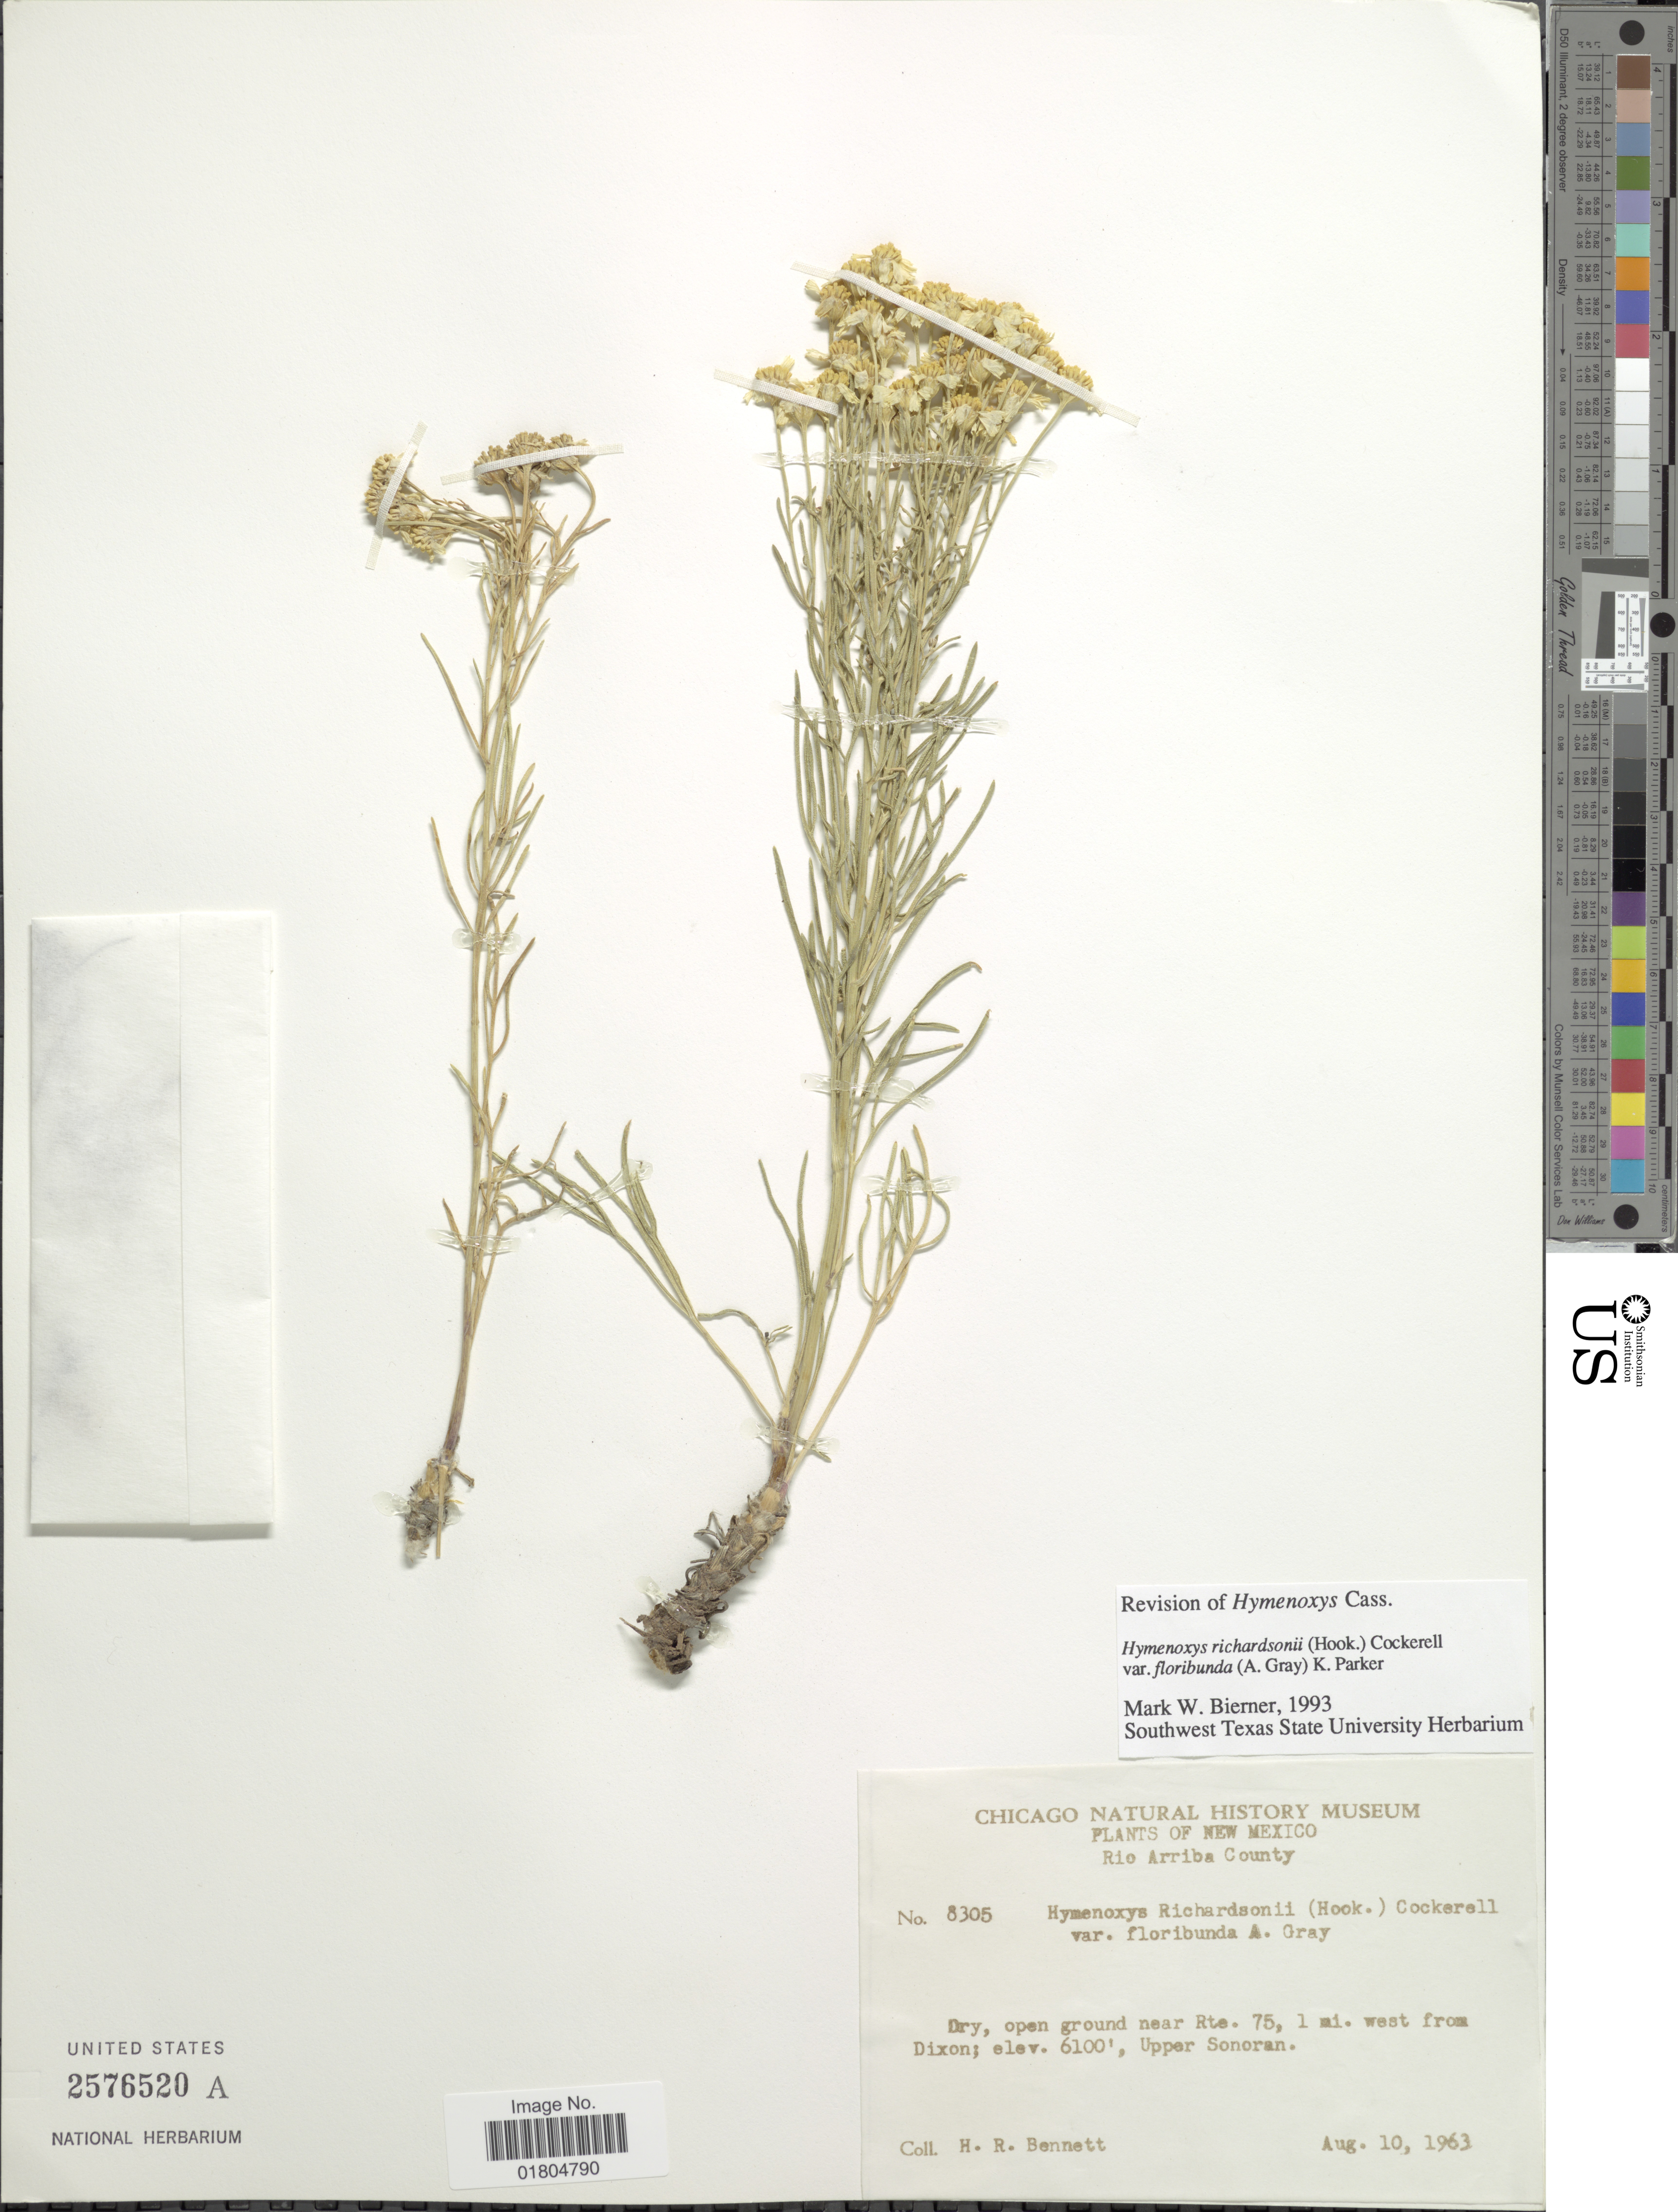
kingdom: Plantae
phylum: Tracheophyta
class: Magnoliopsida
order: Asterales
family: Asteraceae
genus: Hymenoxys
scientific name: Hymenoxys richardsonii var. floribunda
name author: (A. Gray) K.F. Parker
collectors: H. R. Bennett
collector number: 8305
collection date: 1963-08-10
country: United States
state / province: New Mexico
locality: Rio Arriba County. near Rte. 75, 1 mi. west from Dixon, Upper Sonoran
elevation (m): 1859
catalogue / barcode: US 2576520A